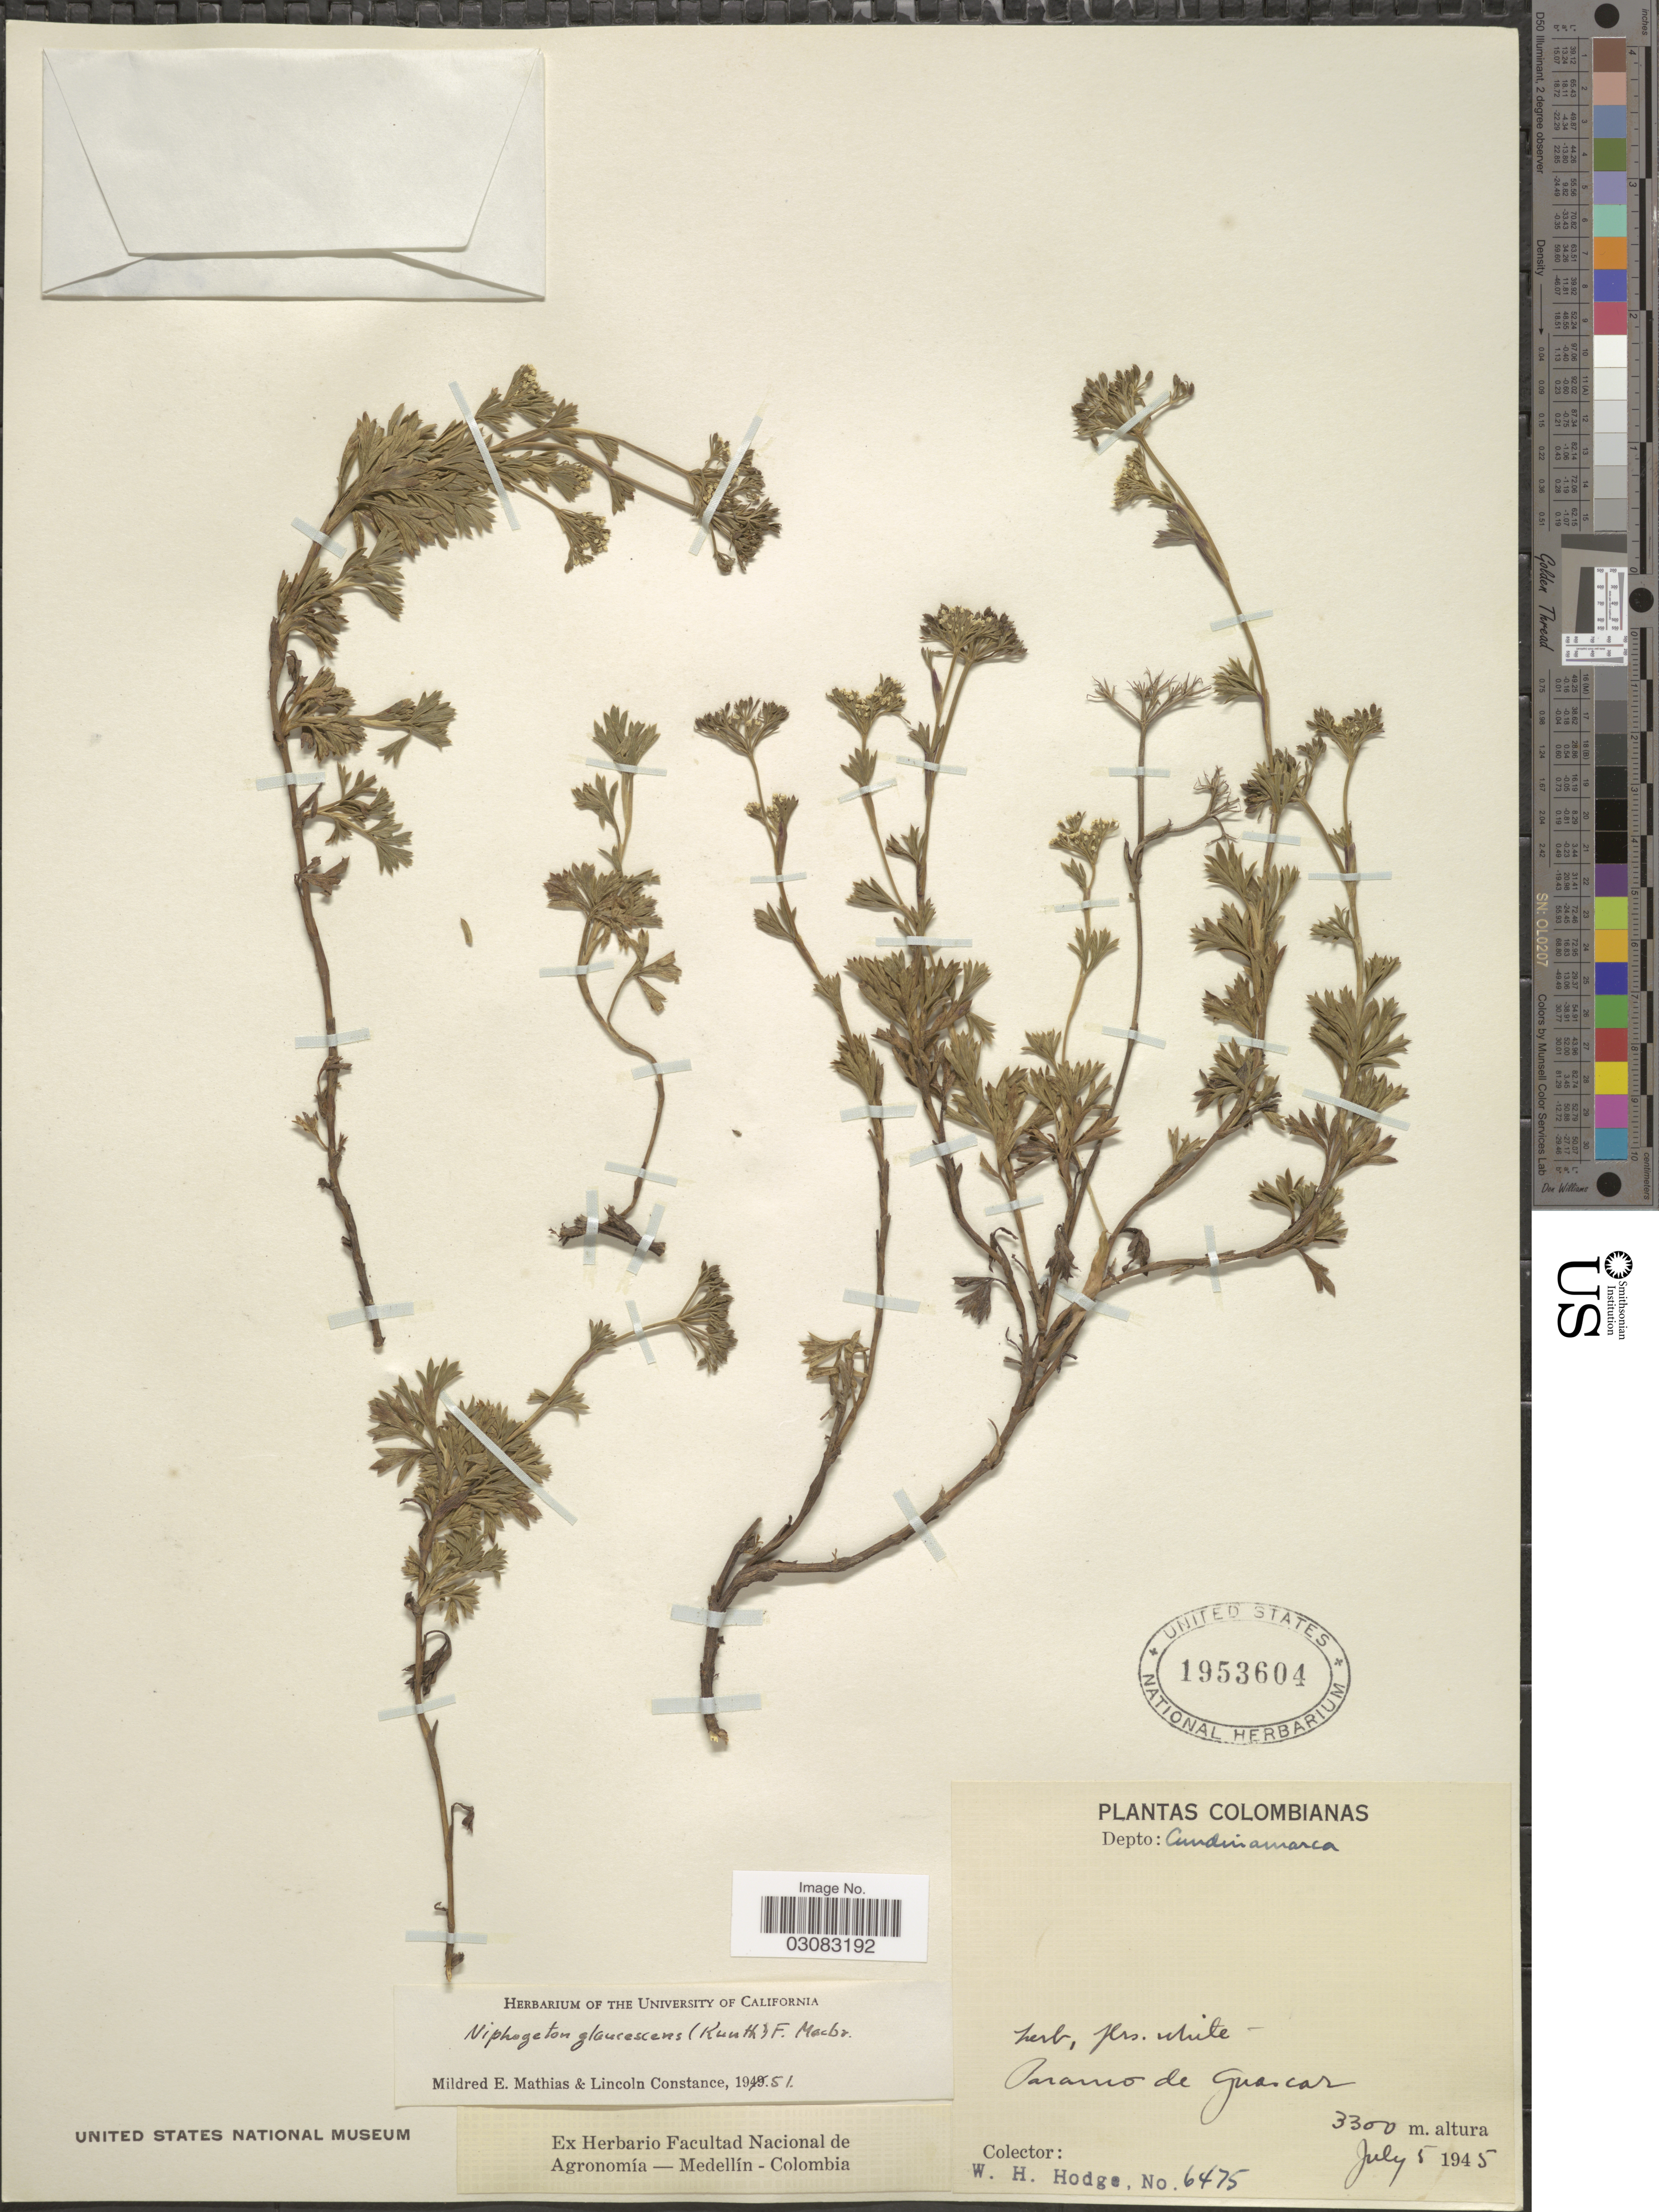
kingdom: Plantae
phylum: Tracheophyta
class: Magnoliopsida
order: Apiales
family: Apiaceae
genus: Niphogeton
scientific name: Niphogeton glaucescens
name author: (Kunth) J.F. Macbr.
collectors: W. Hodge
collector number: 6475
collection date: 1945-07-05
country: Colombia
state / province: Cundinamarca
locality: Depto: Cundinamarca. Paramo de Guasca.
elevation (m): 3300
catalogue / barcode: US 1953604